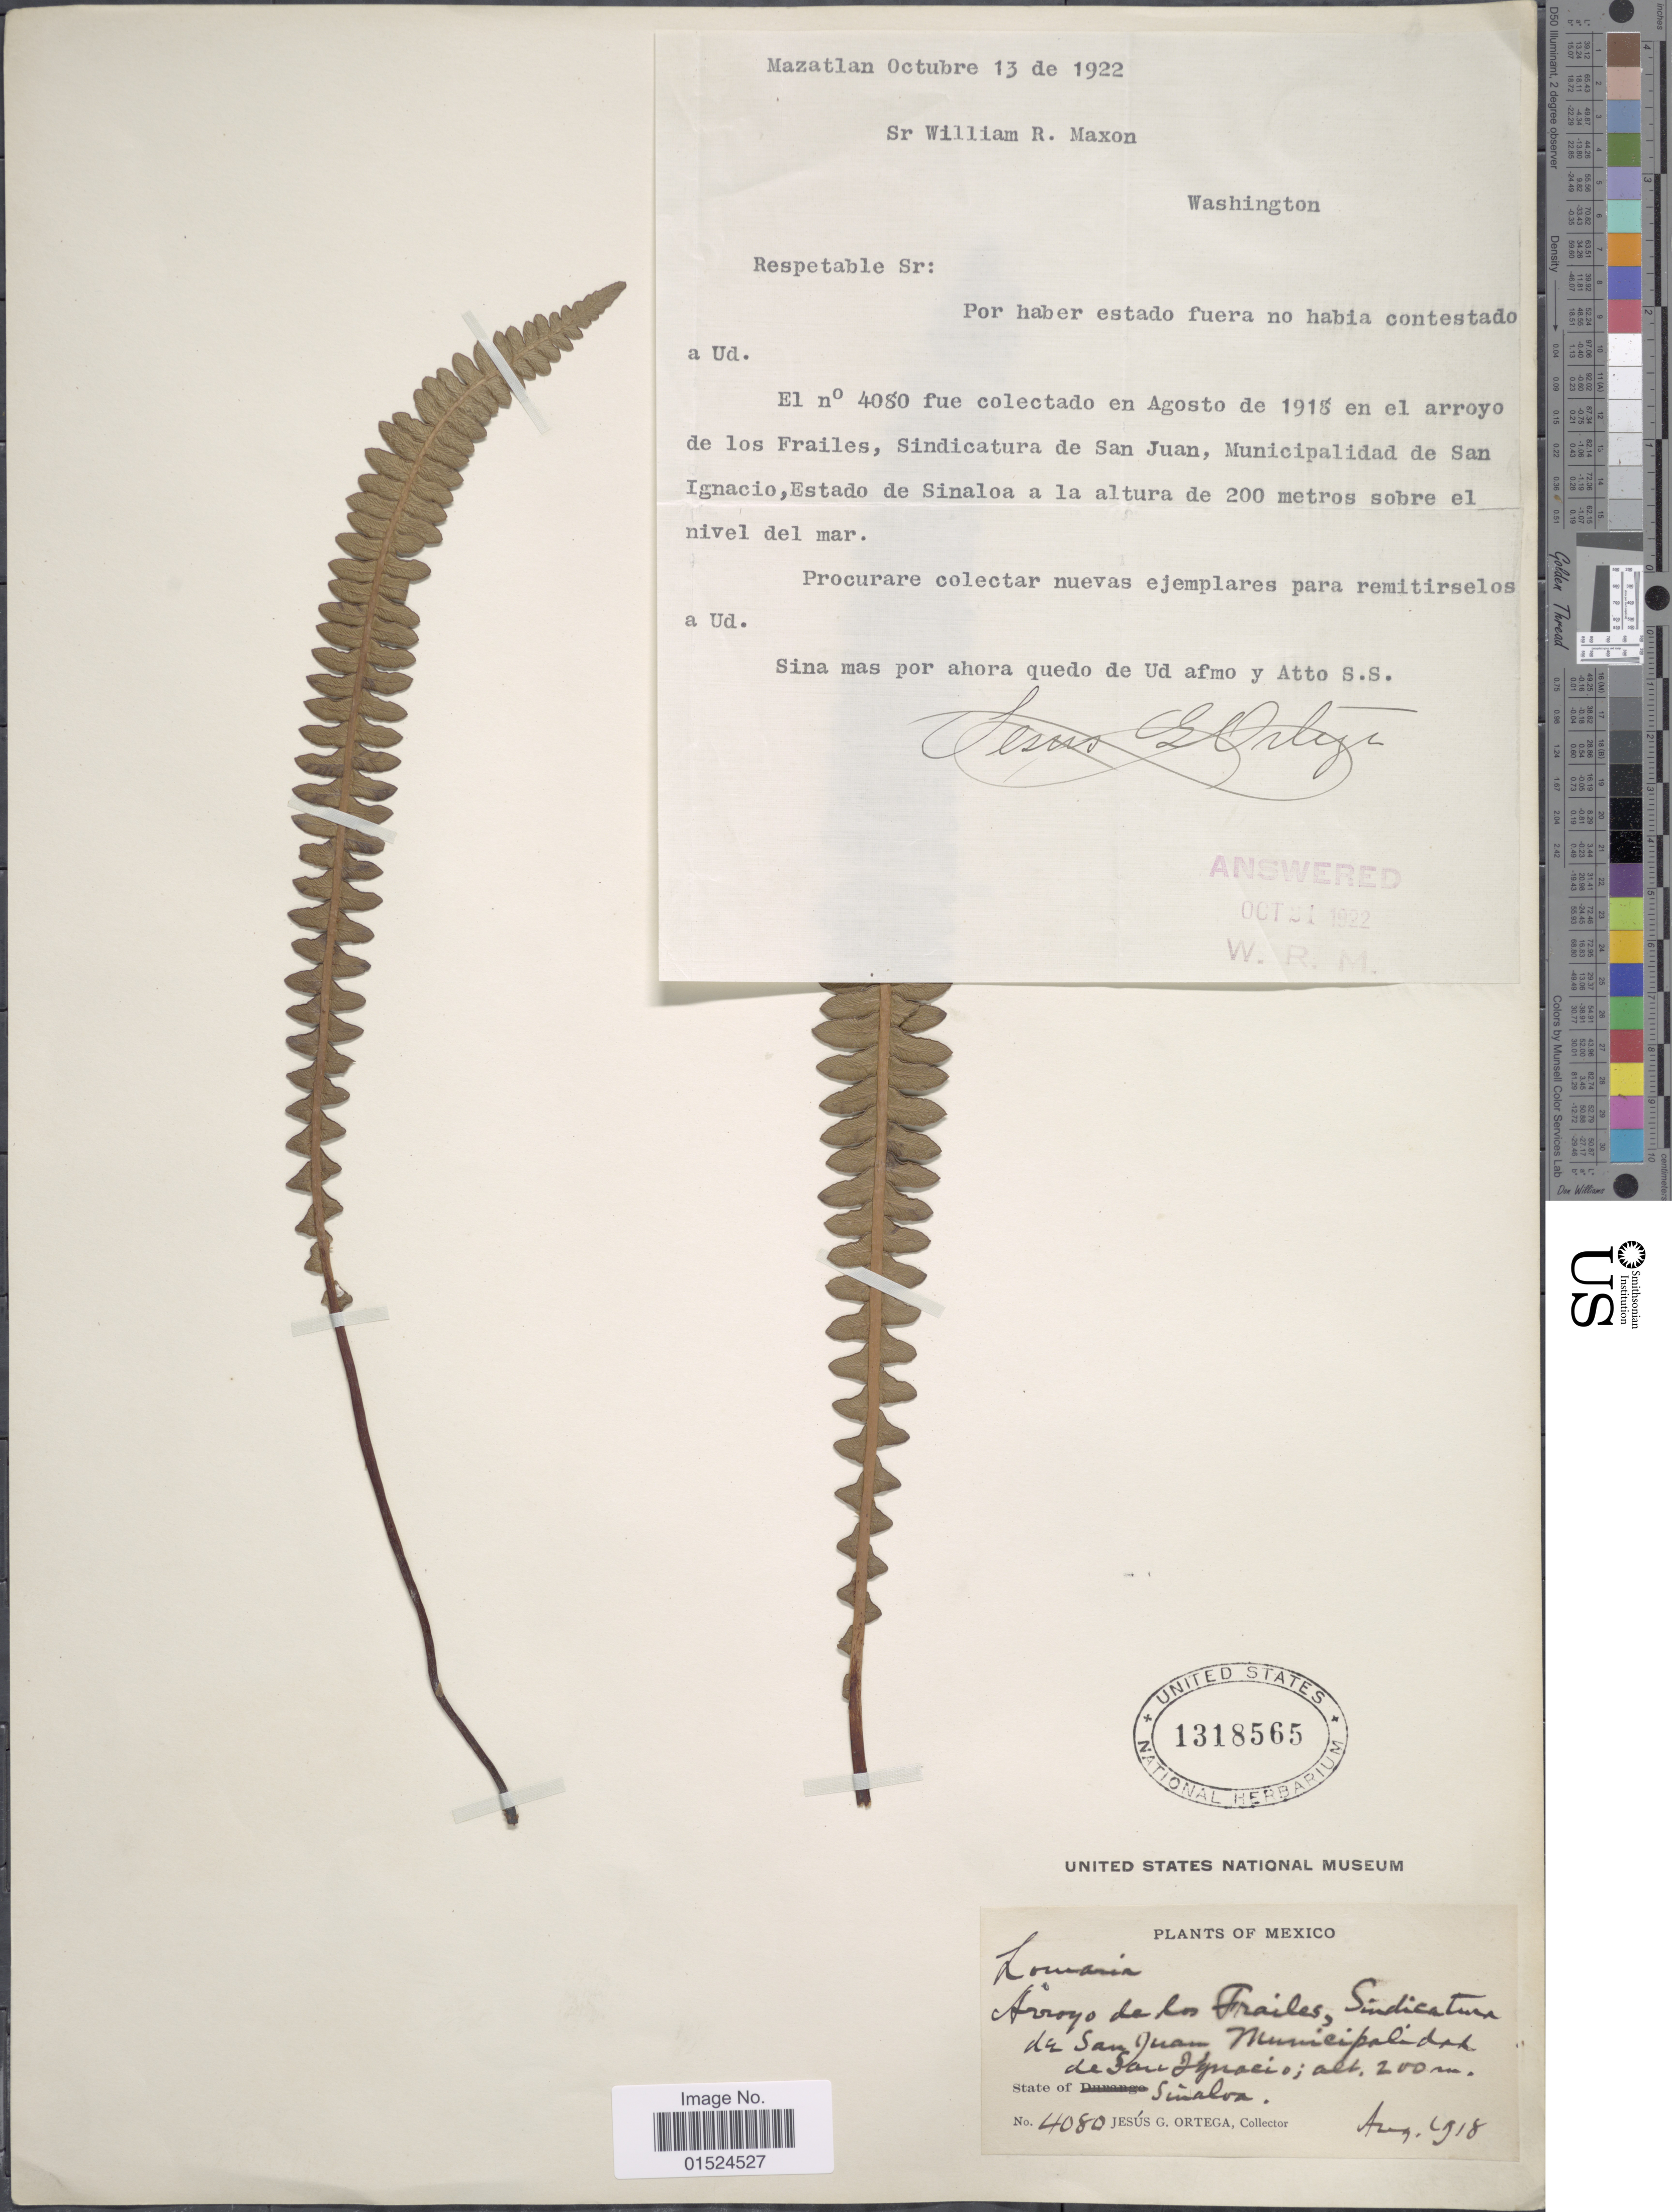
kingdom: Plantae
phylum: Tracheophyta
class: Polypodiopsida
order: Polypodiales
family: Blechnaceae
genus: Blechnum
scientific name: Blechnum stoloniferum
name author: (Mett. ex E. Fourn.) C. Chr.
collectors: J. Ortega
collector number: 4080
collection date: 1918-08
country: Mexico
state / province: Sinaloa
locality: Arroyo de los Frailes, Sindicatura de San Juan Municipalidad de San Ignacio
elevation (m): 200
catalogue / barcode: US 1318565